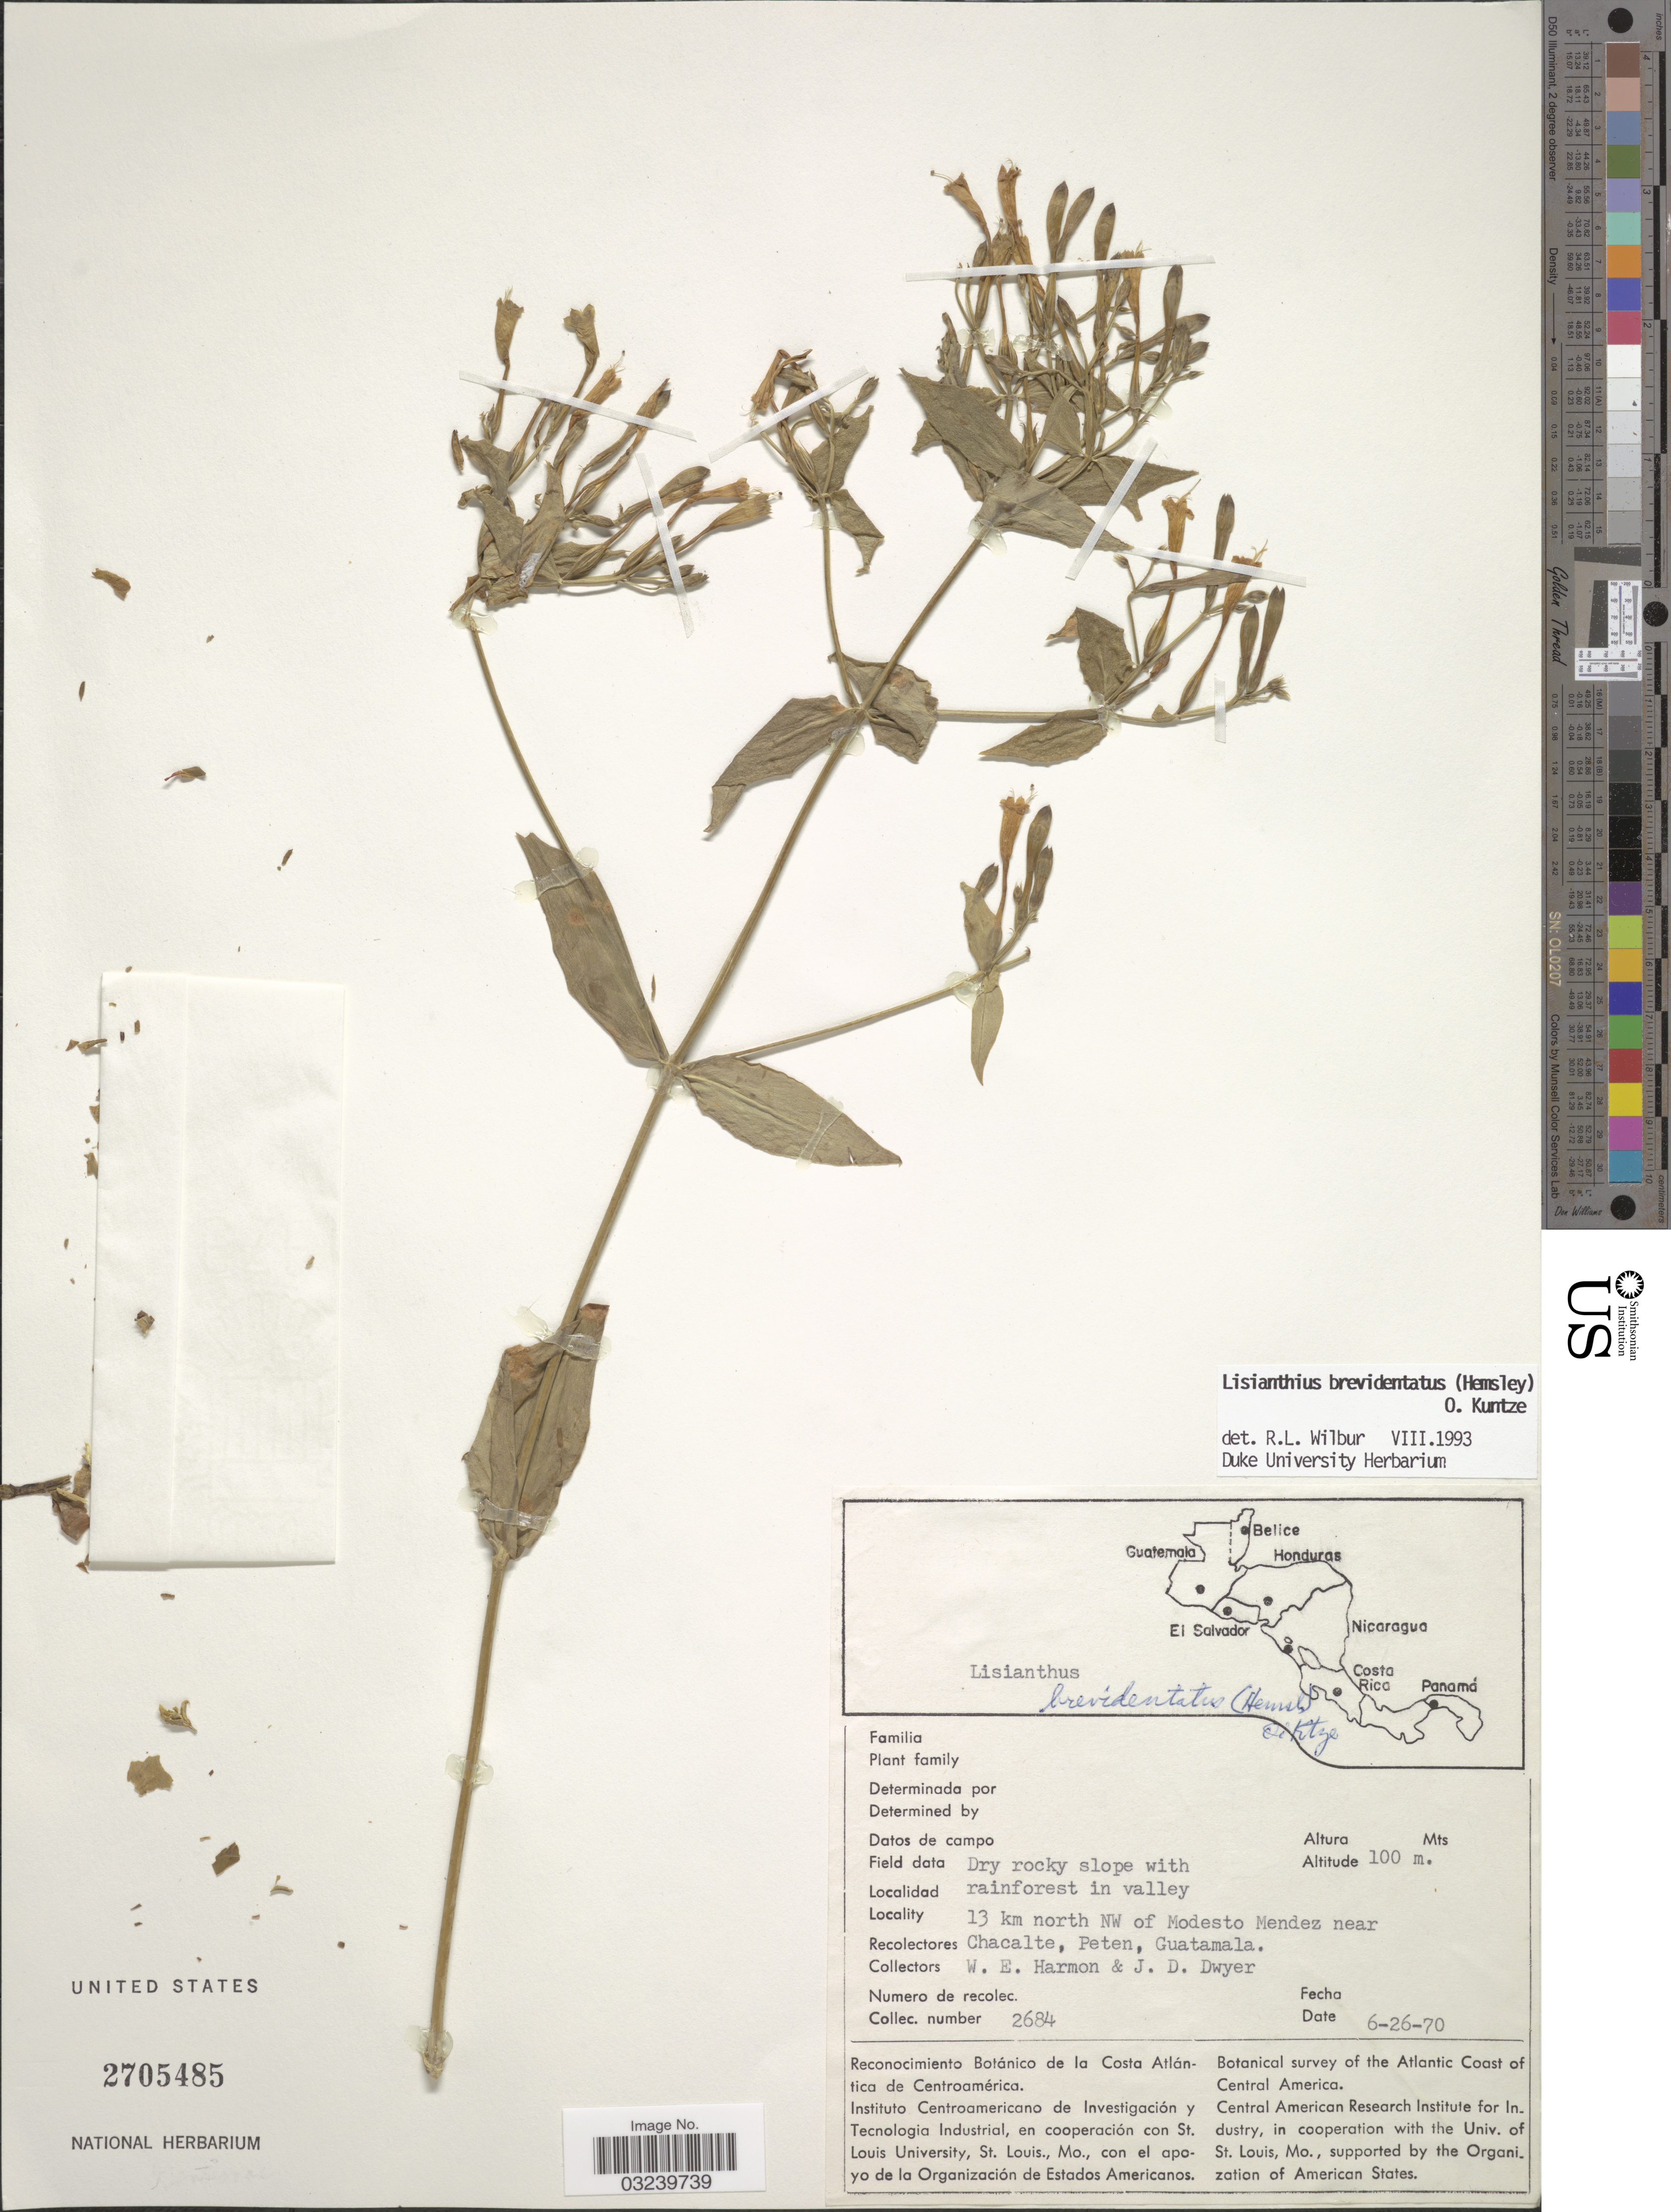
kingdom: Plantae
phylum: Tracheophyta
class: Magnoliopsida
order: Gentianales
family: Gentianaceae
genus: Lisianthius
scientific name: Lisianthius brevidentatus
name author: (Hemsl.) Kuntze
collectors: W. E. Harmon & J. D. Dwyer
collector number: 2684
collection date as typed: Transcribed d/m/y: 26/6/70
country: Guatemala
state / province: El Petén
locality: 13 km north NW of Modesto Mendez near Chacalte, Peten.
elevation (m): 100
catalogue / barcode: US 2705485